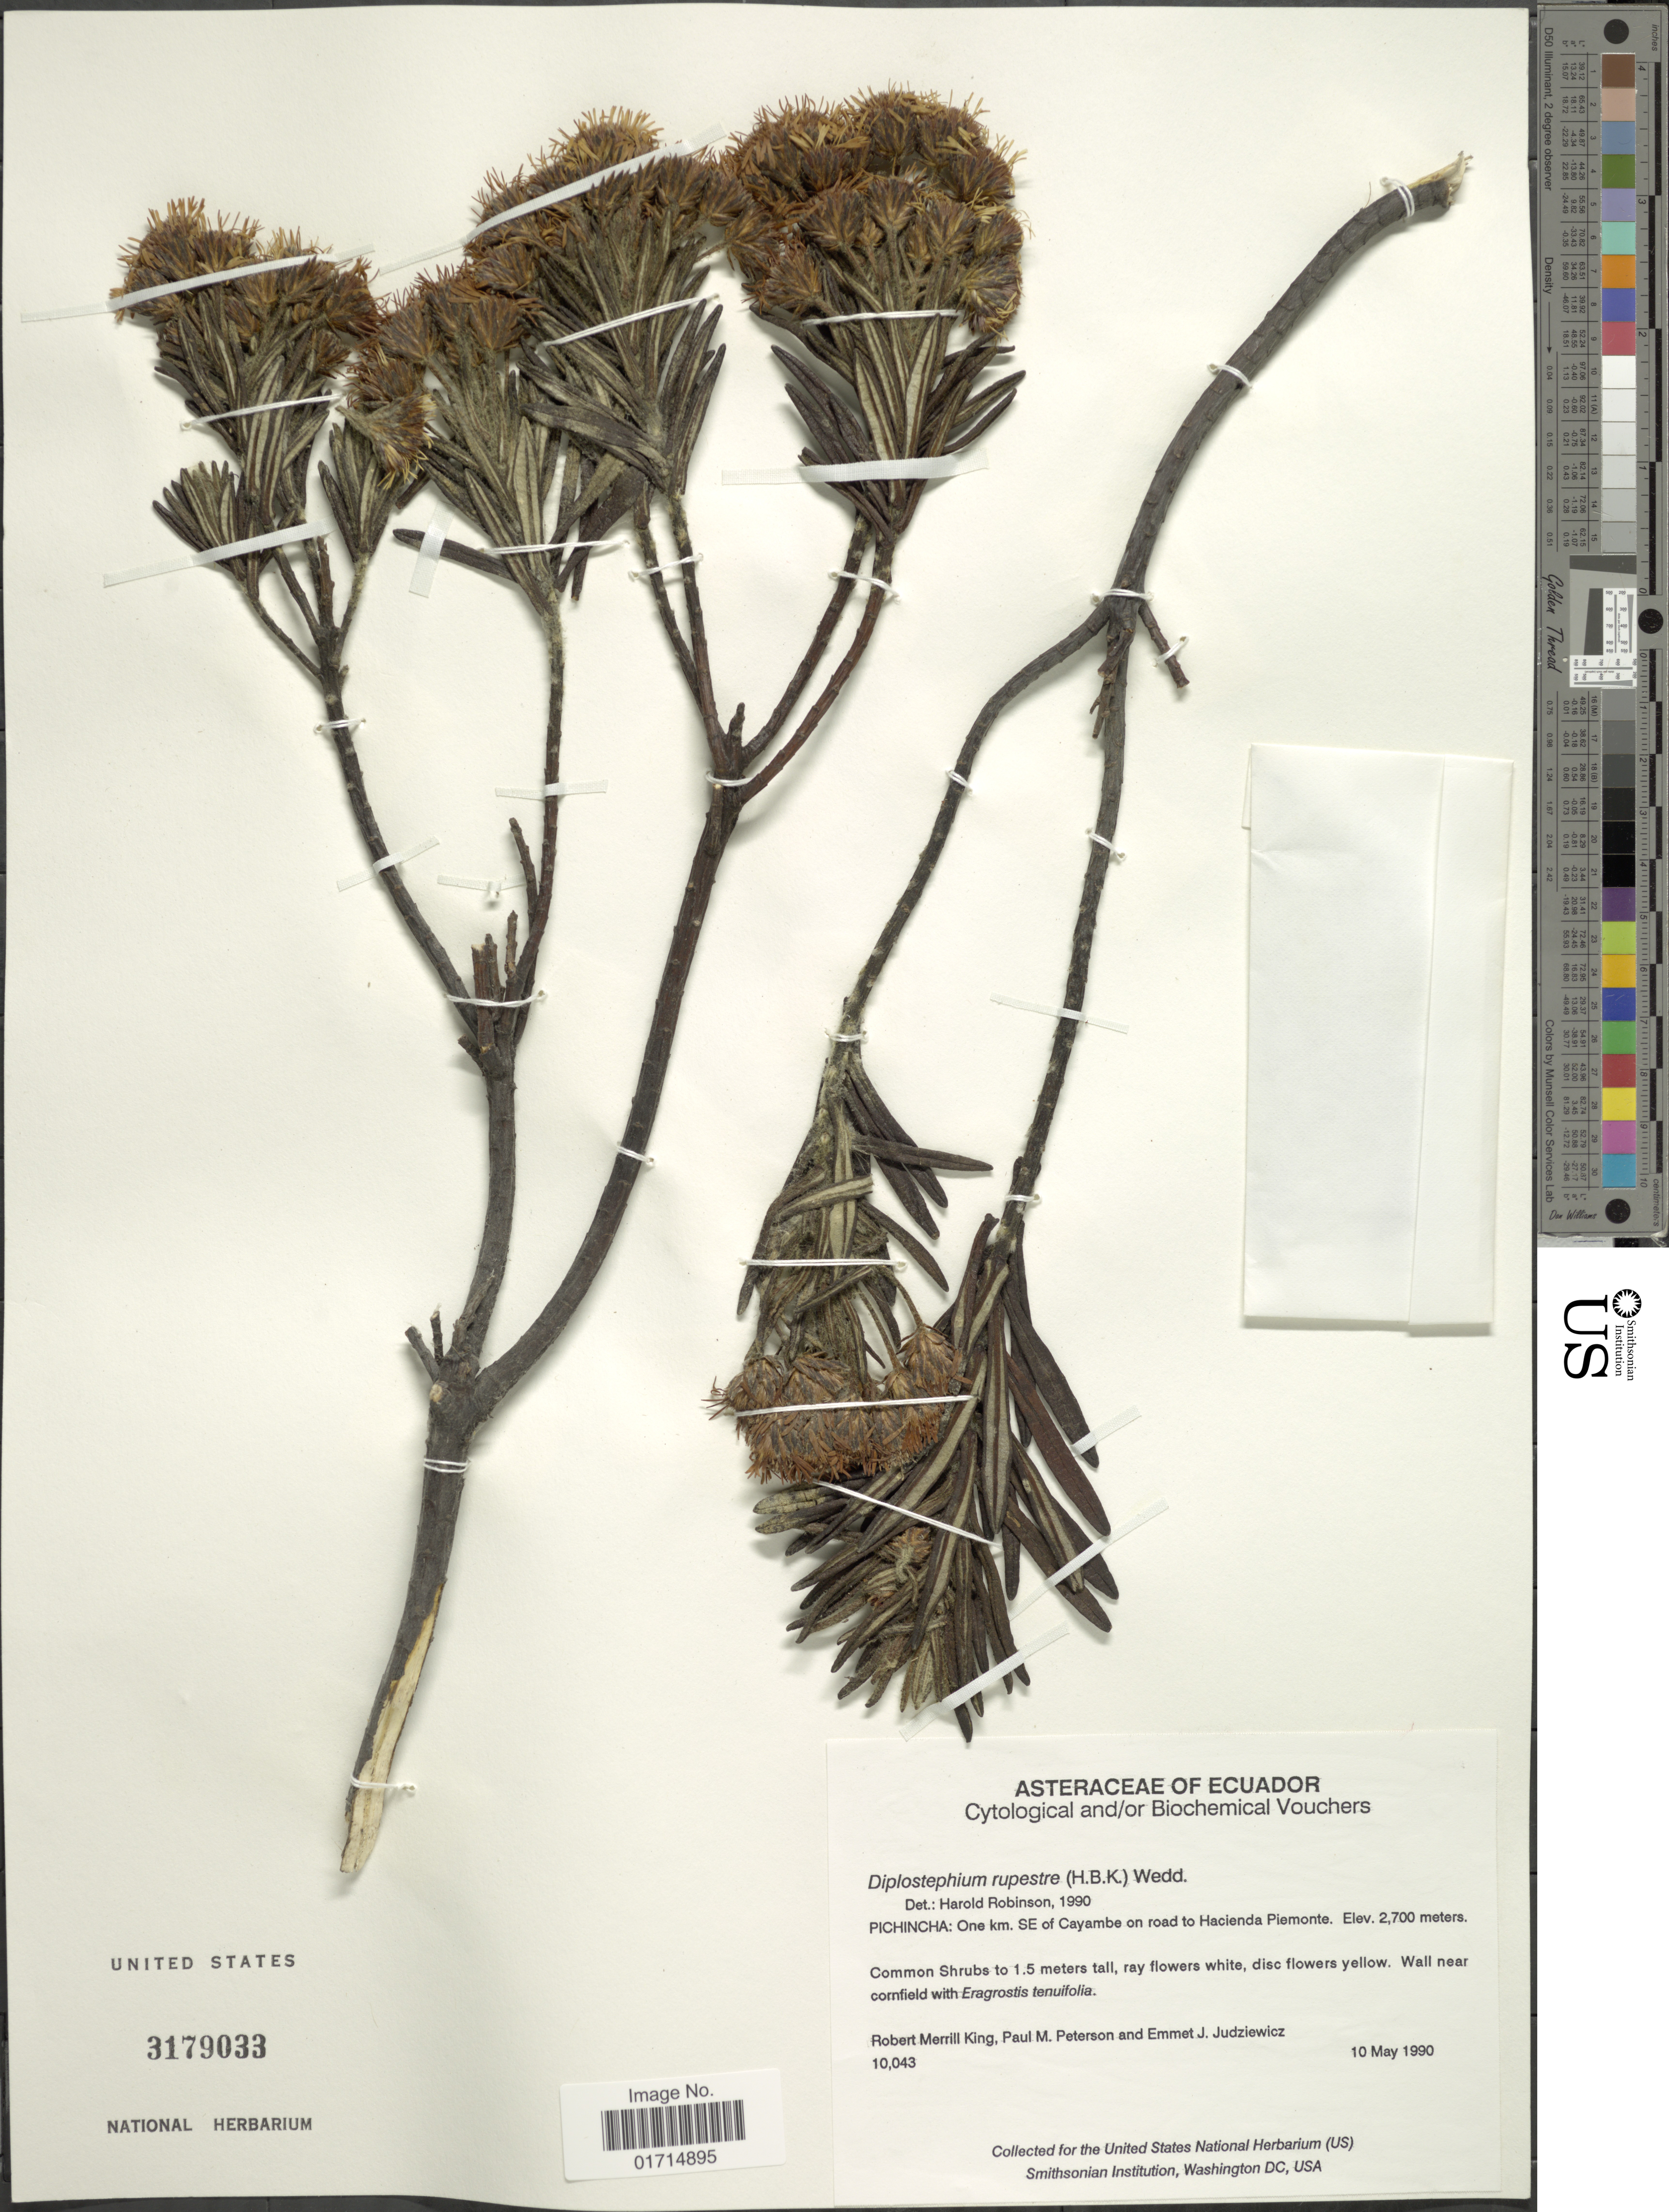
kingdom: Plantae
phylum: Tracheophyta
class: Magnoliopsida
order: Asterales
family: Asteraceae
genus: Diplostephium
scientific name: Diplostephium rupestre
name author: (Kunth) Wedd.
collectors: R. M. King, P. M. Peterson & E. J. Judziewicz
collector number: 10043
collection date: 1990-05-10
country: Ecuador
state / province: Pichincha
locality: Ecuador. Pichincha: One km. SE of Cayambe on road to Hacienda Piemonte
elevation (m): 2700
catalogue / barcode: US 3179033